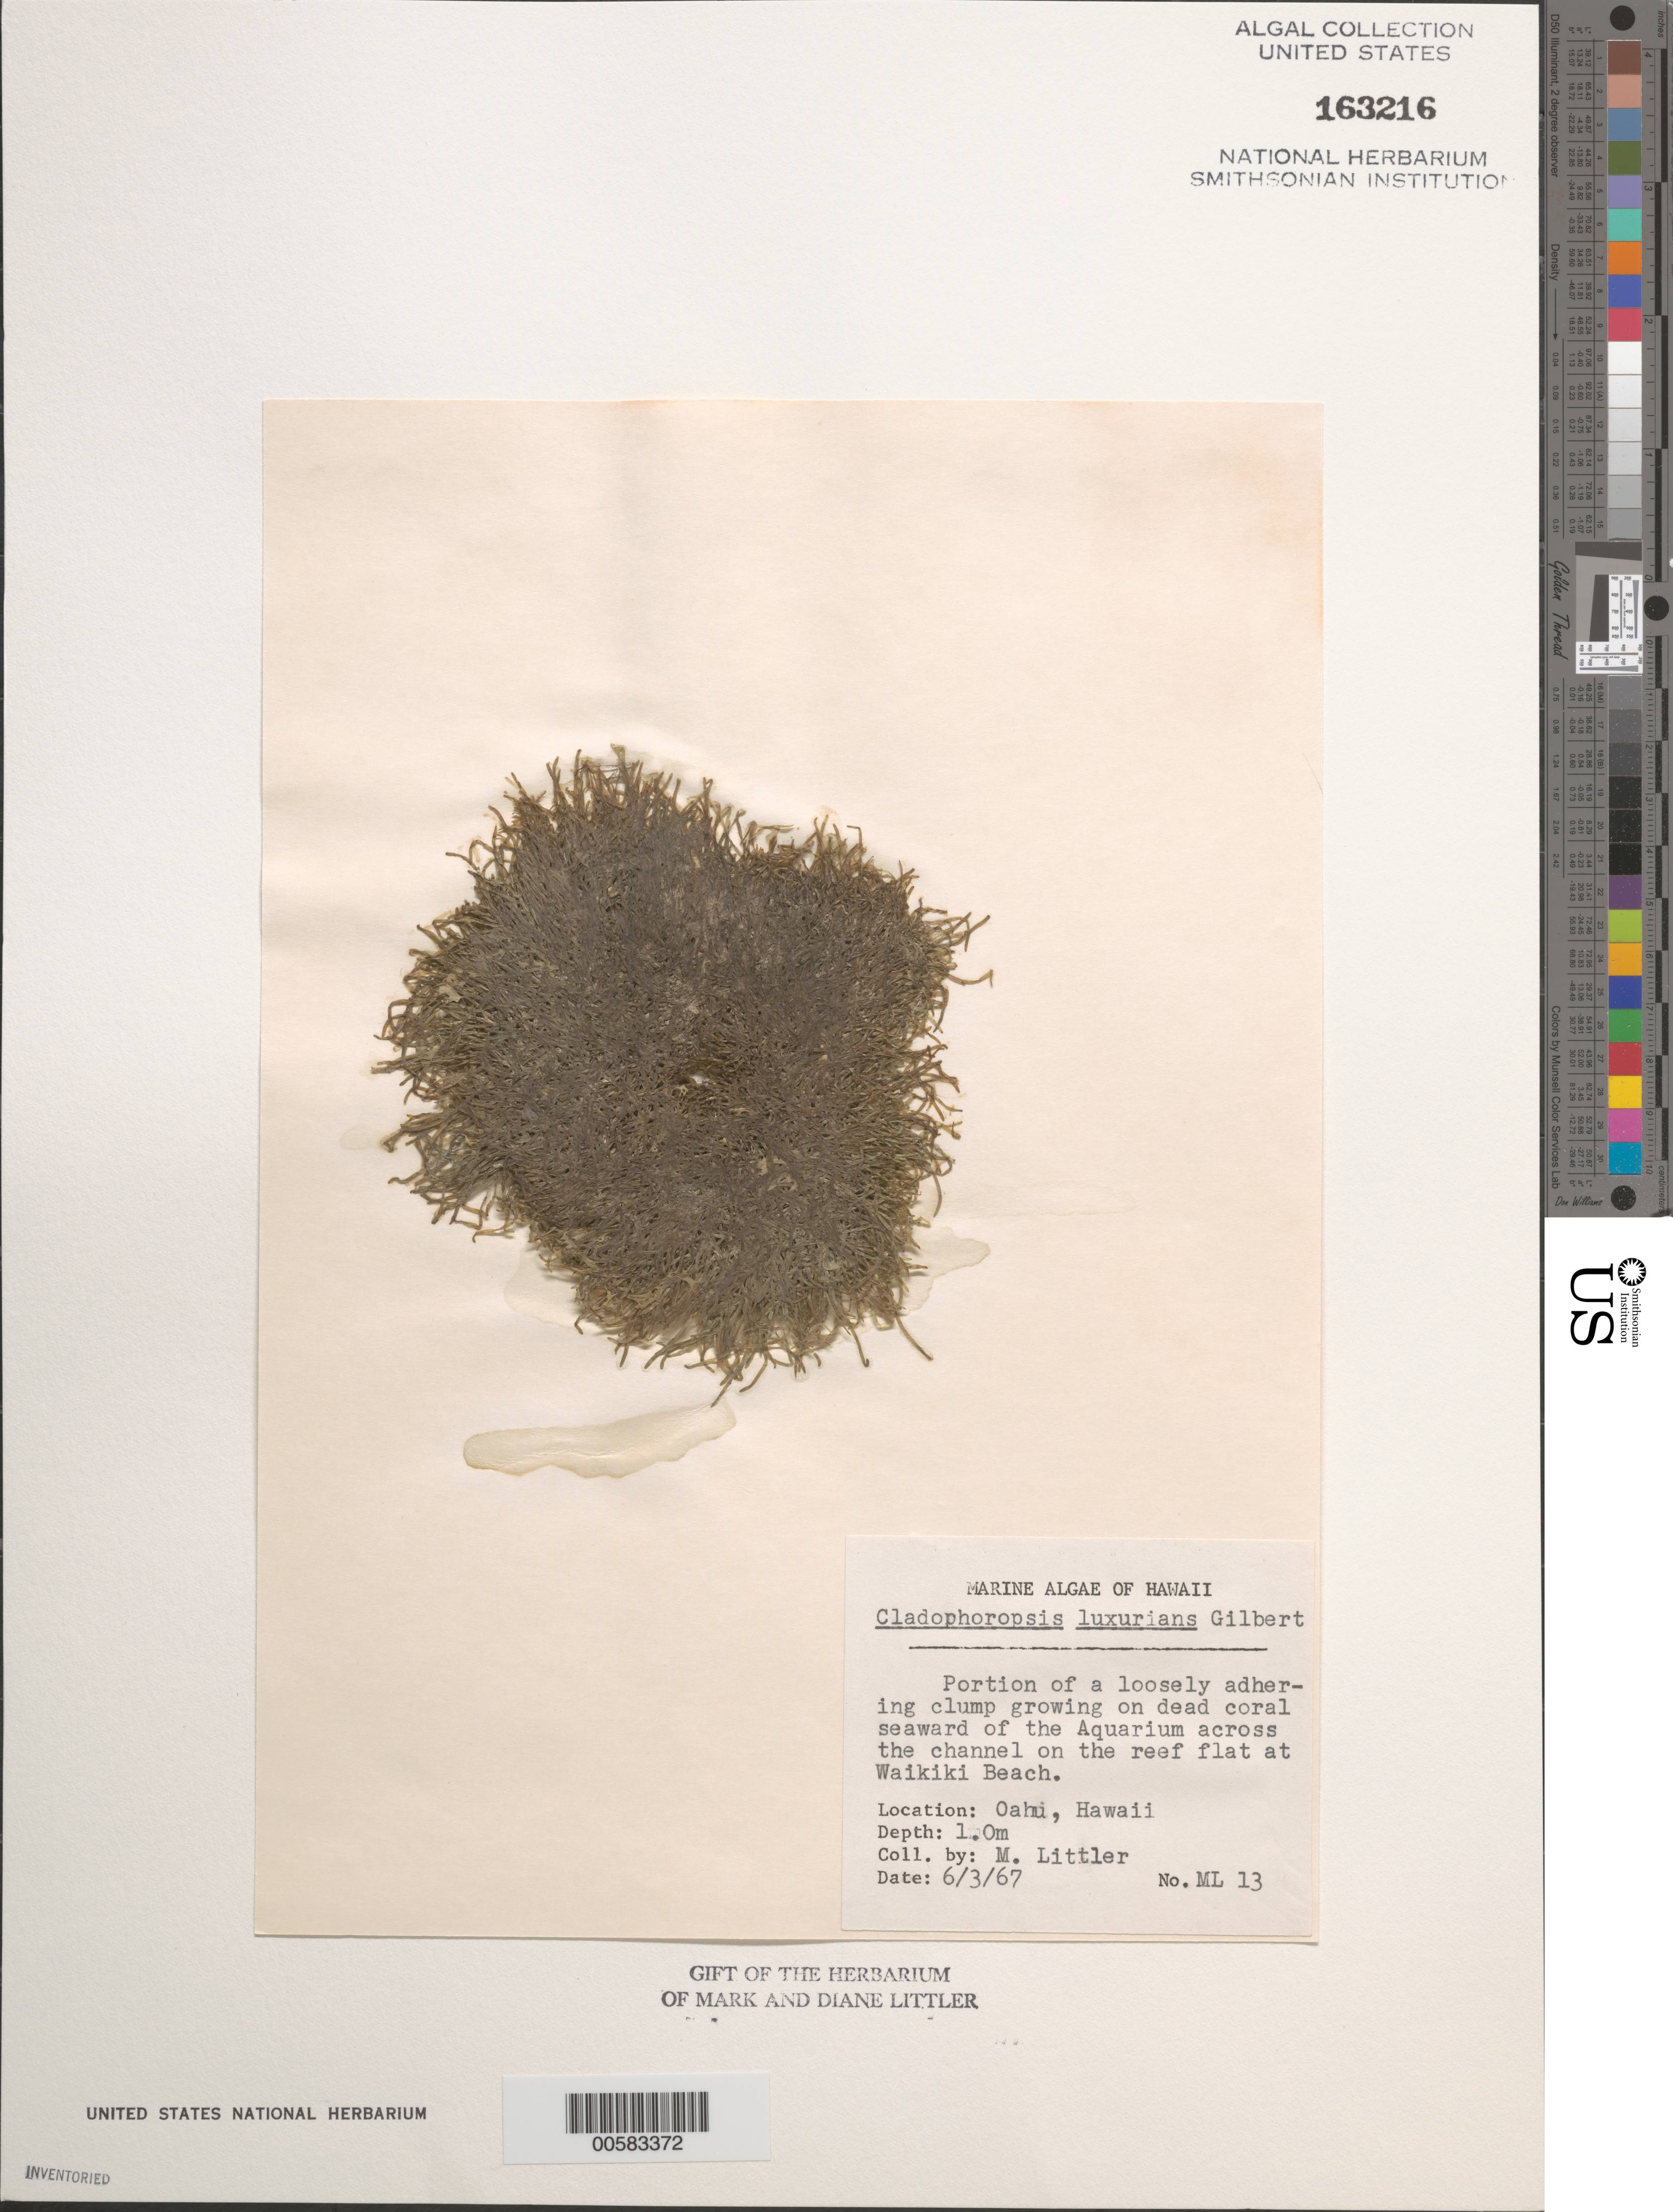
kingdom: Plantae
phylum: Chlorophyta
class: Ulvophyceae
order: Cladophorales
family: Cladophoraceae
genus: Cladophora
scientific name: Cladophora fuliginosa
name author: Kütz.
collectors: M. M. Littler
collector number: ML 13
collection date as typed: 03 Jun 1967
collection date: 1967-06-03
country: United States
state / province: Hawaii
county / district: Honolulu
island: Oahu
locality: Waikiki Beach near Aquarium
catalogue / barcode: US 163216